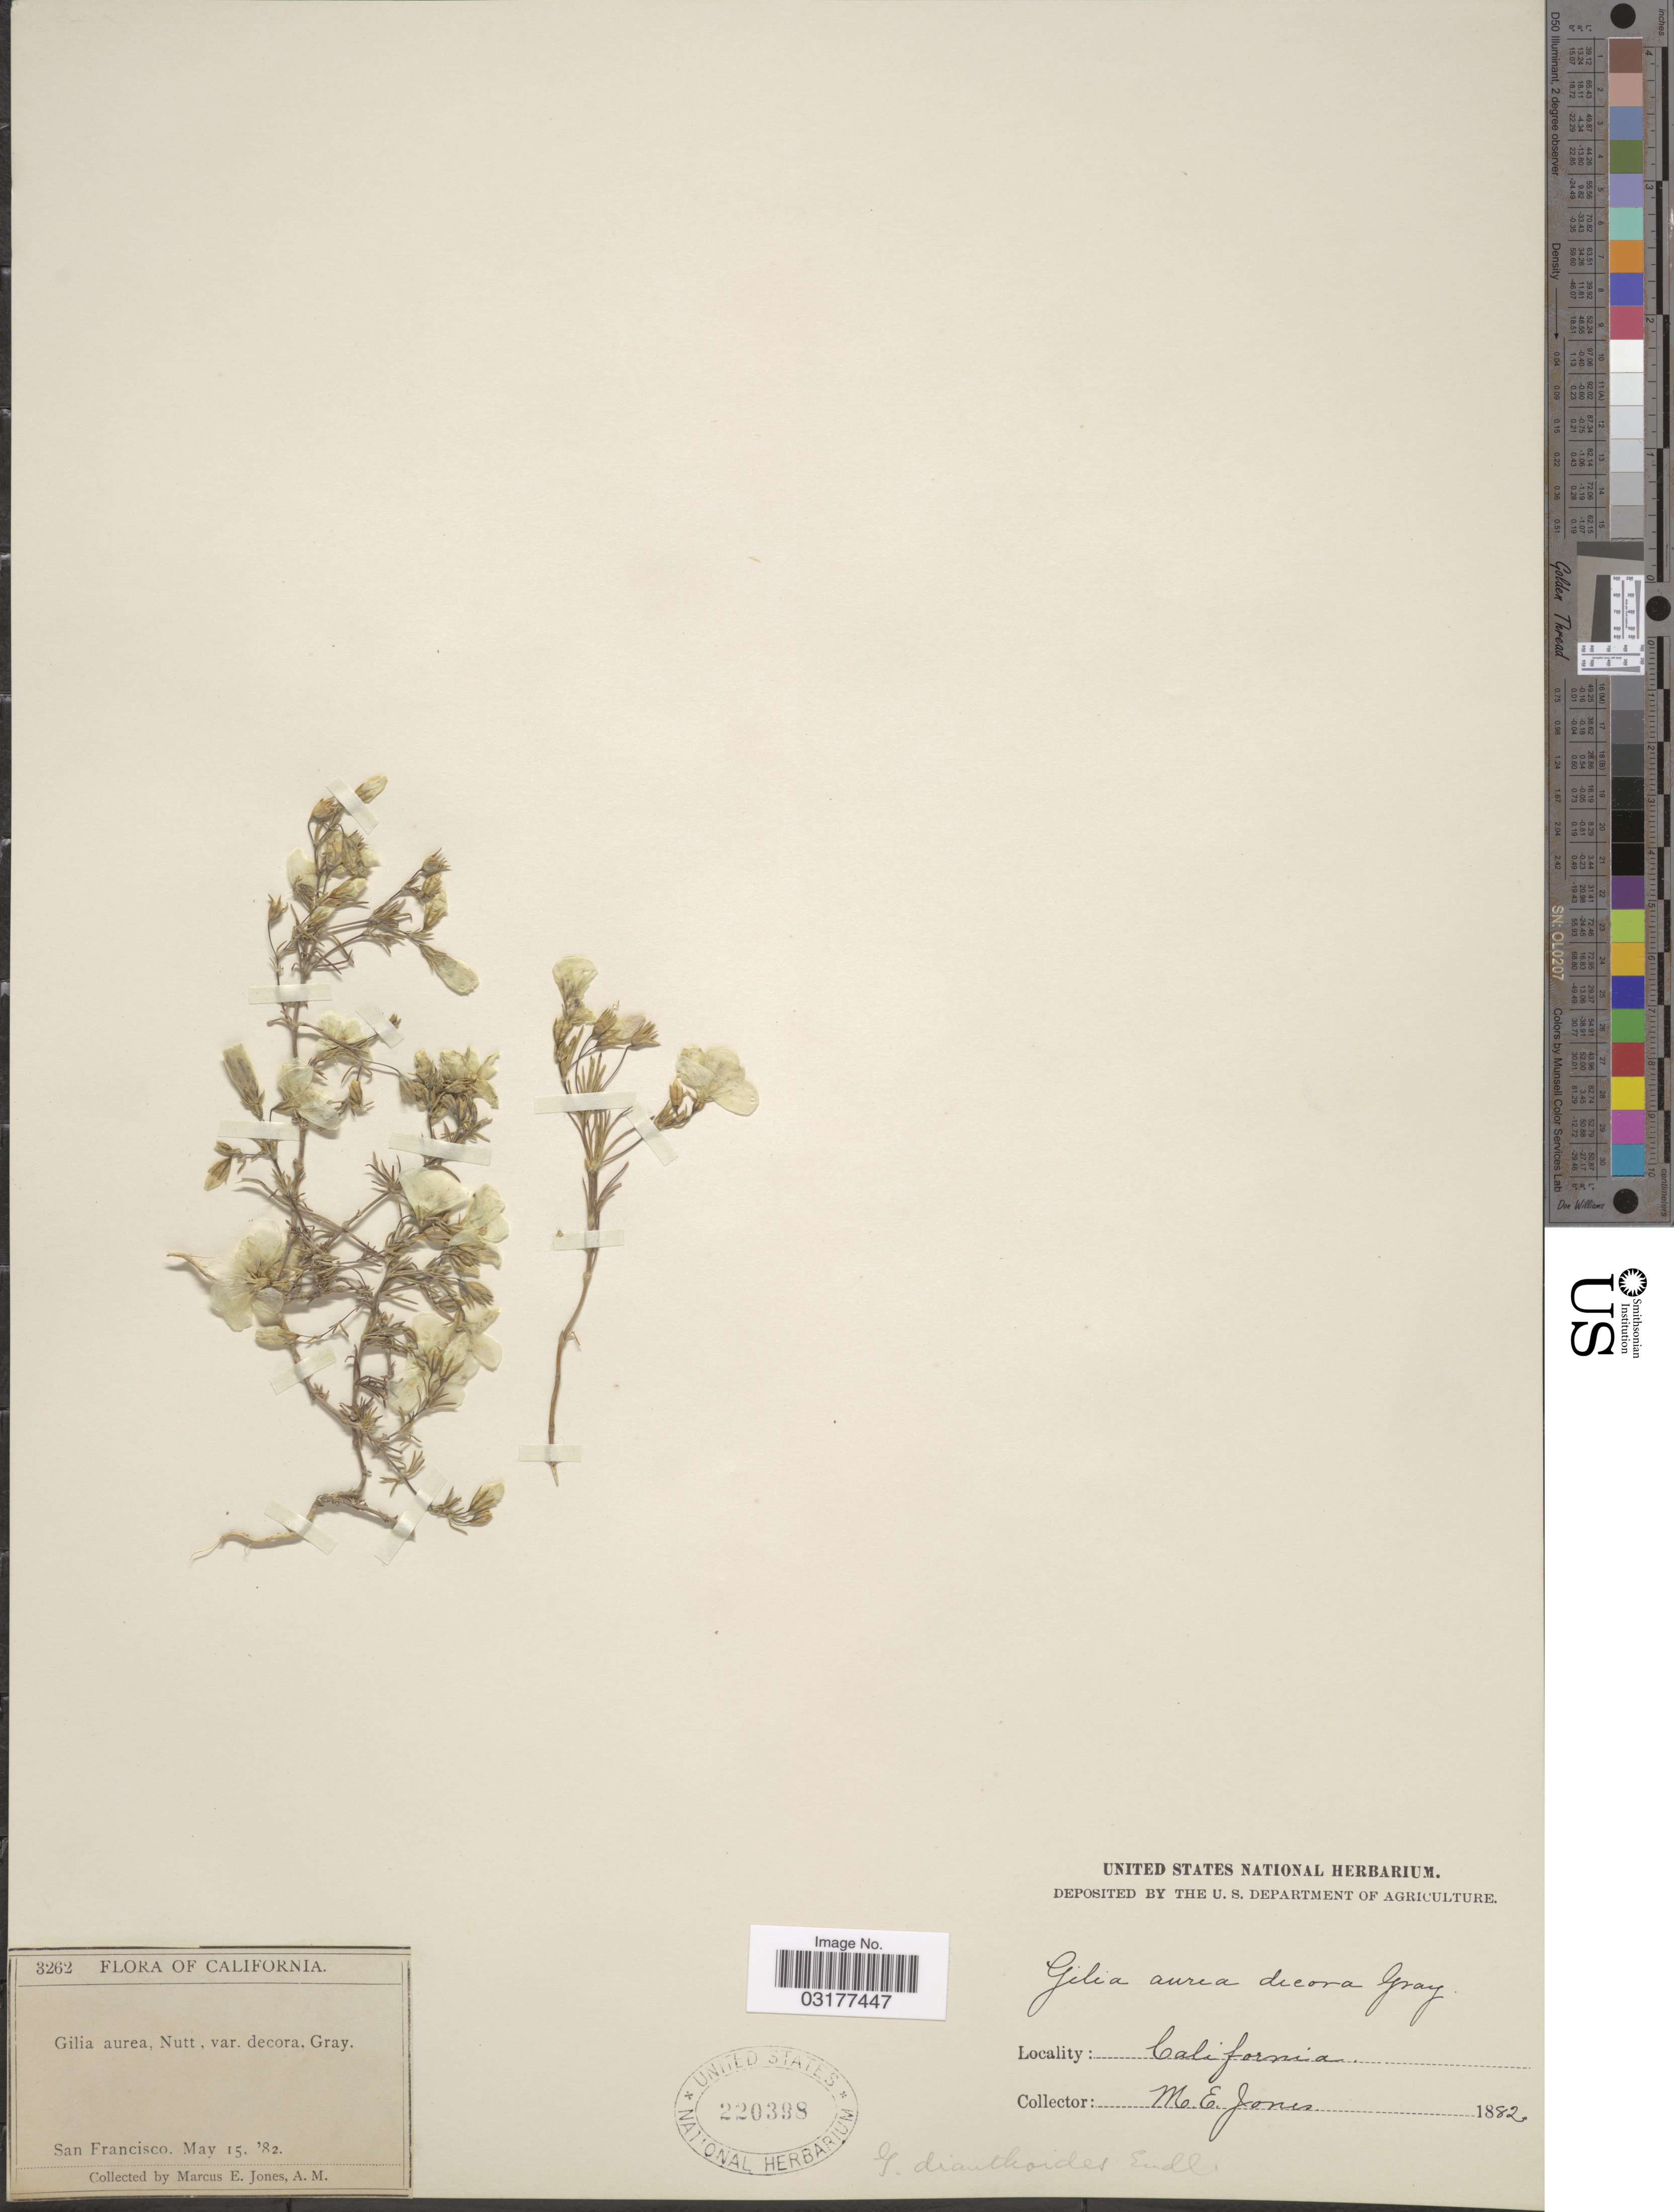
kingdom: Plantae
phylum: Tracheophyta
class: Magnoliopsida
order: Ericales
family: Polemoniaceae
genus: Linanthus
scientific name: Linanthus dianthiflorus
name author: (Benth.) Greene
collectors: M. E. Jones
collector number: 3262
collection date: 1882-05-15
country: United States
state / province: California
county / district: San Francisco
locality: San Francisco.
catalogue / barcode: US 220398